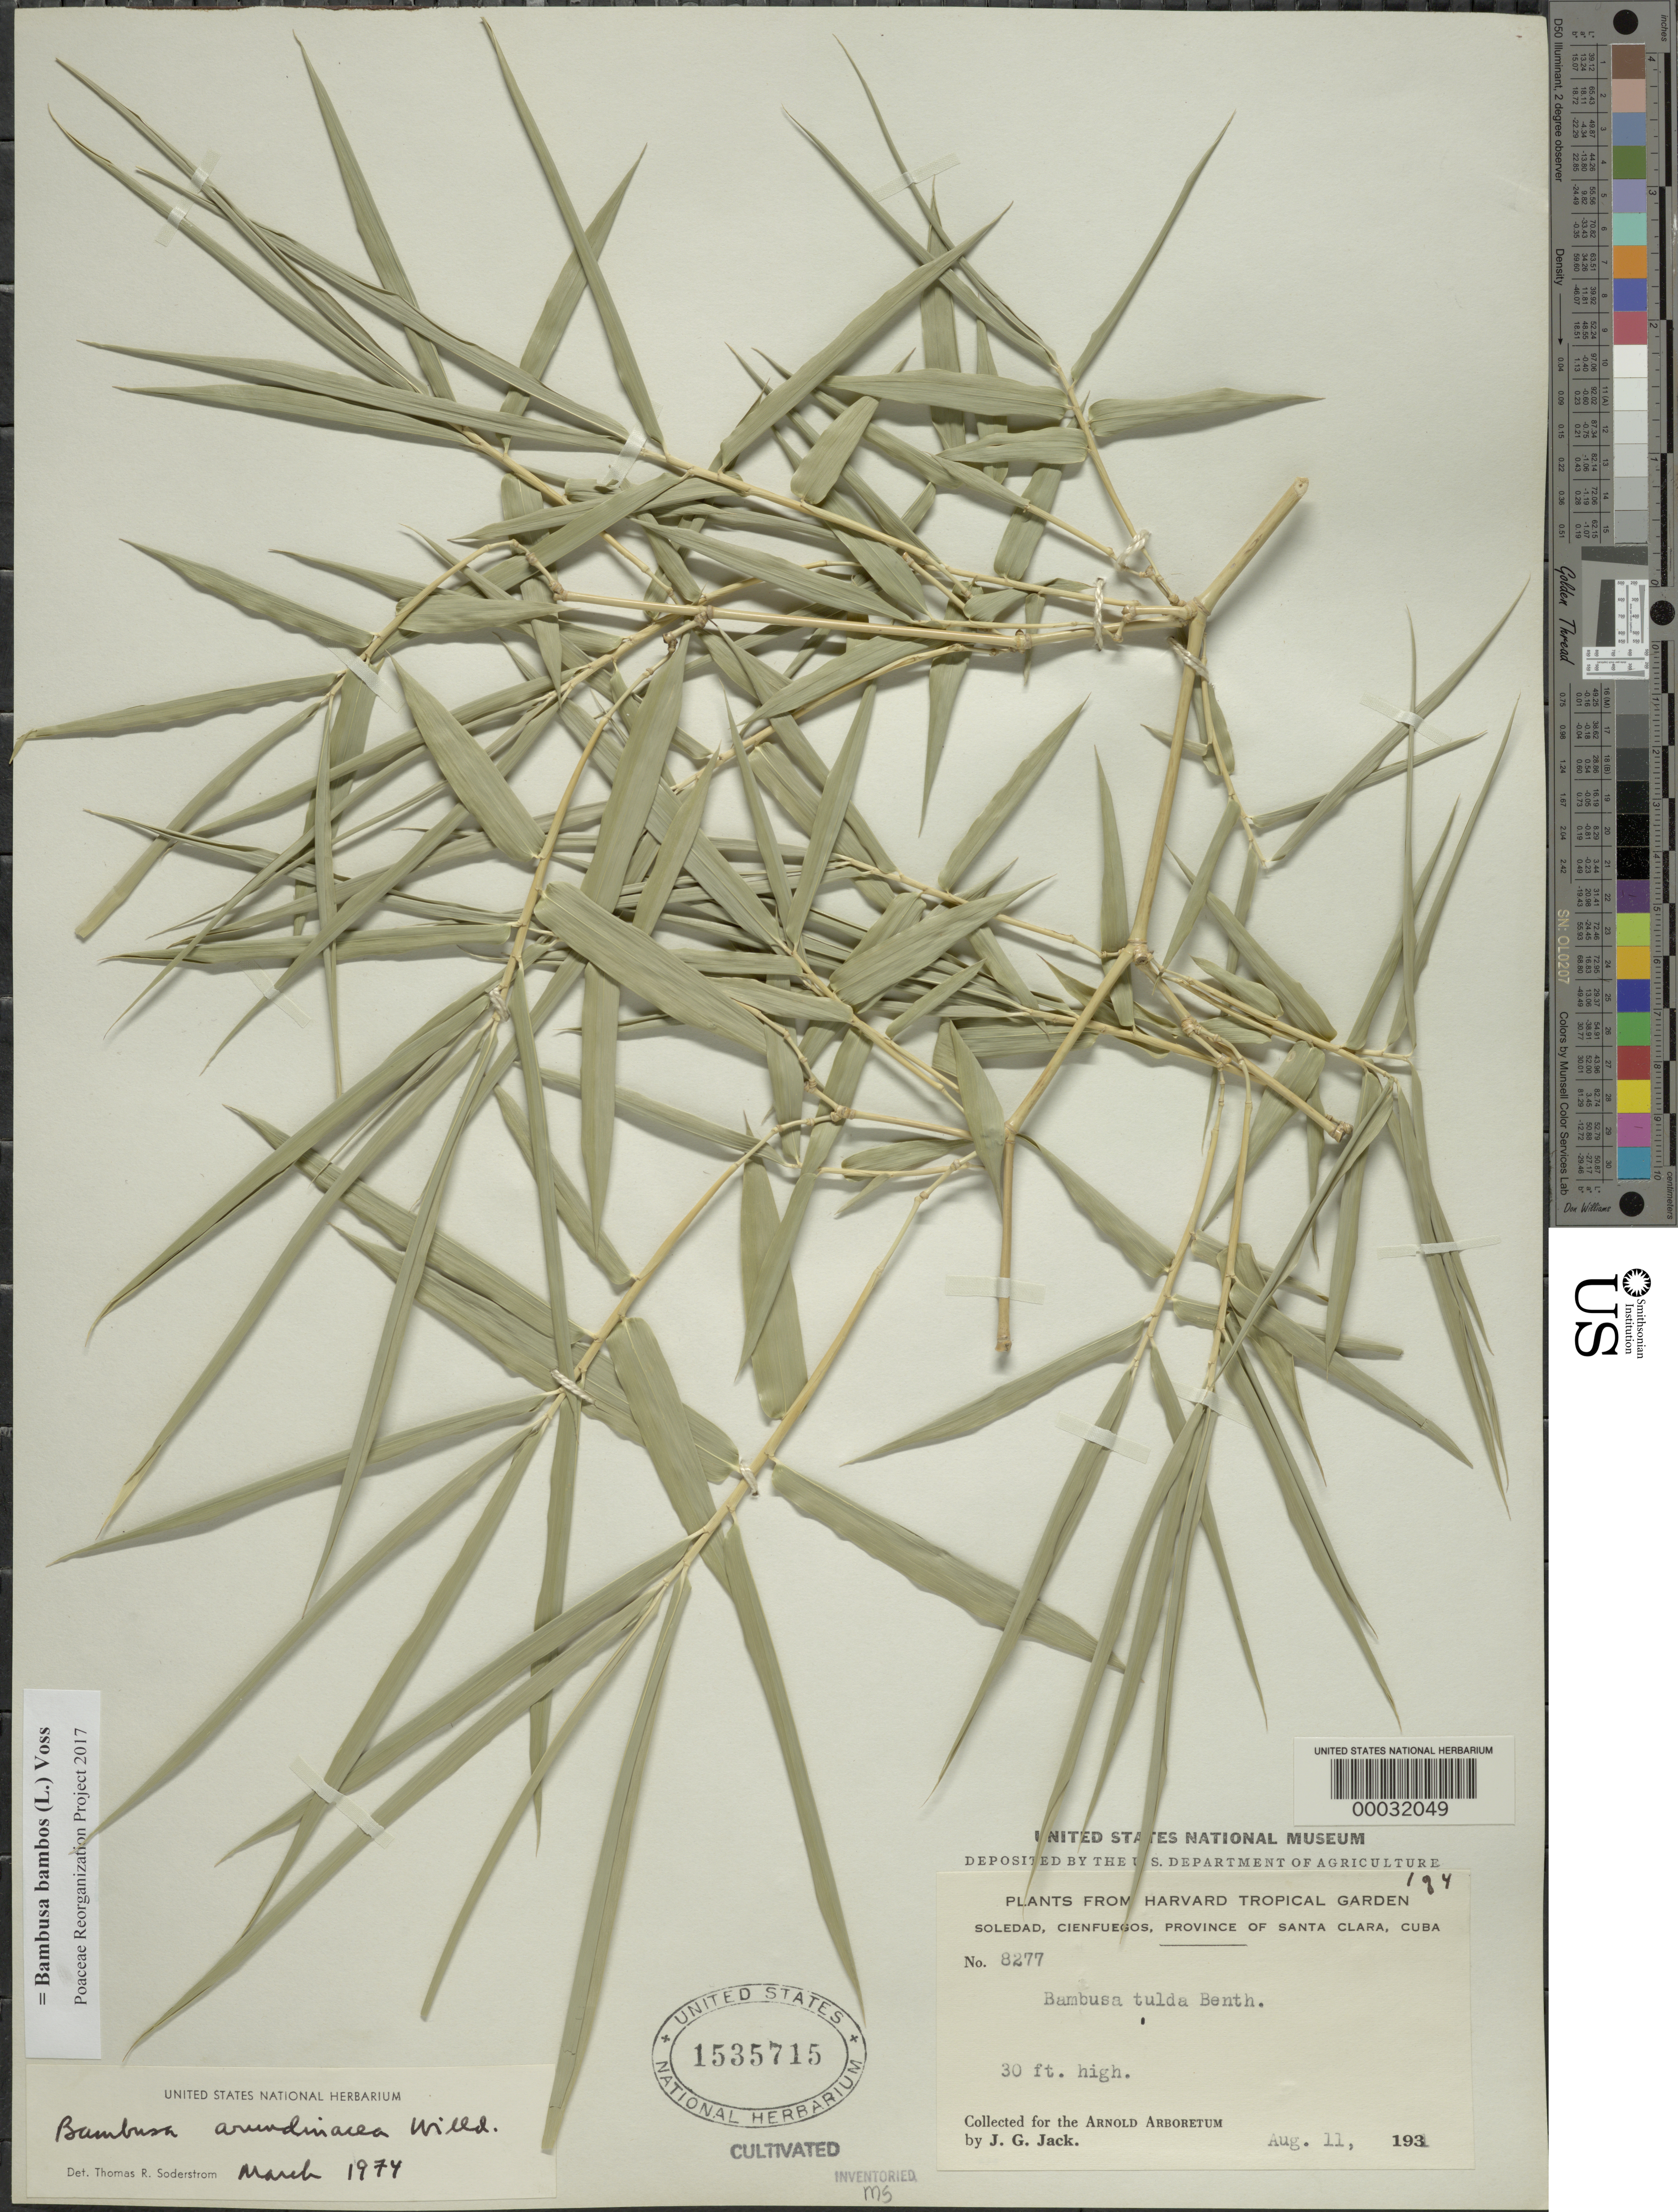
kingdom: Plantae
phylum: Tracheophyta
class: Liliopsida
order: Poales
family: Poaceae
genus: Bambusa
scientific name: Bambusa bambos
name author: (L.) Voss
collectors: J. G. Jack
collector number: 8277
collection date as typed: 11 Aug 1931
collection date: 1931-08-11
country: Cuba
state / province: Las Villas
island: Greater Antilles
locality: Soledad, cienfuegos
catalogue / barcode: US 1535715